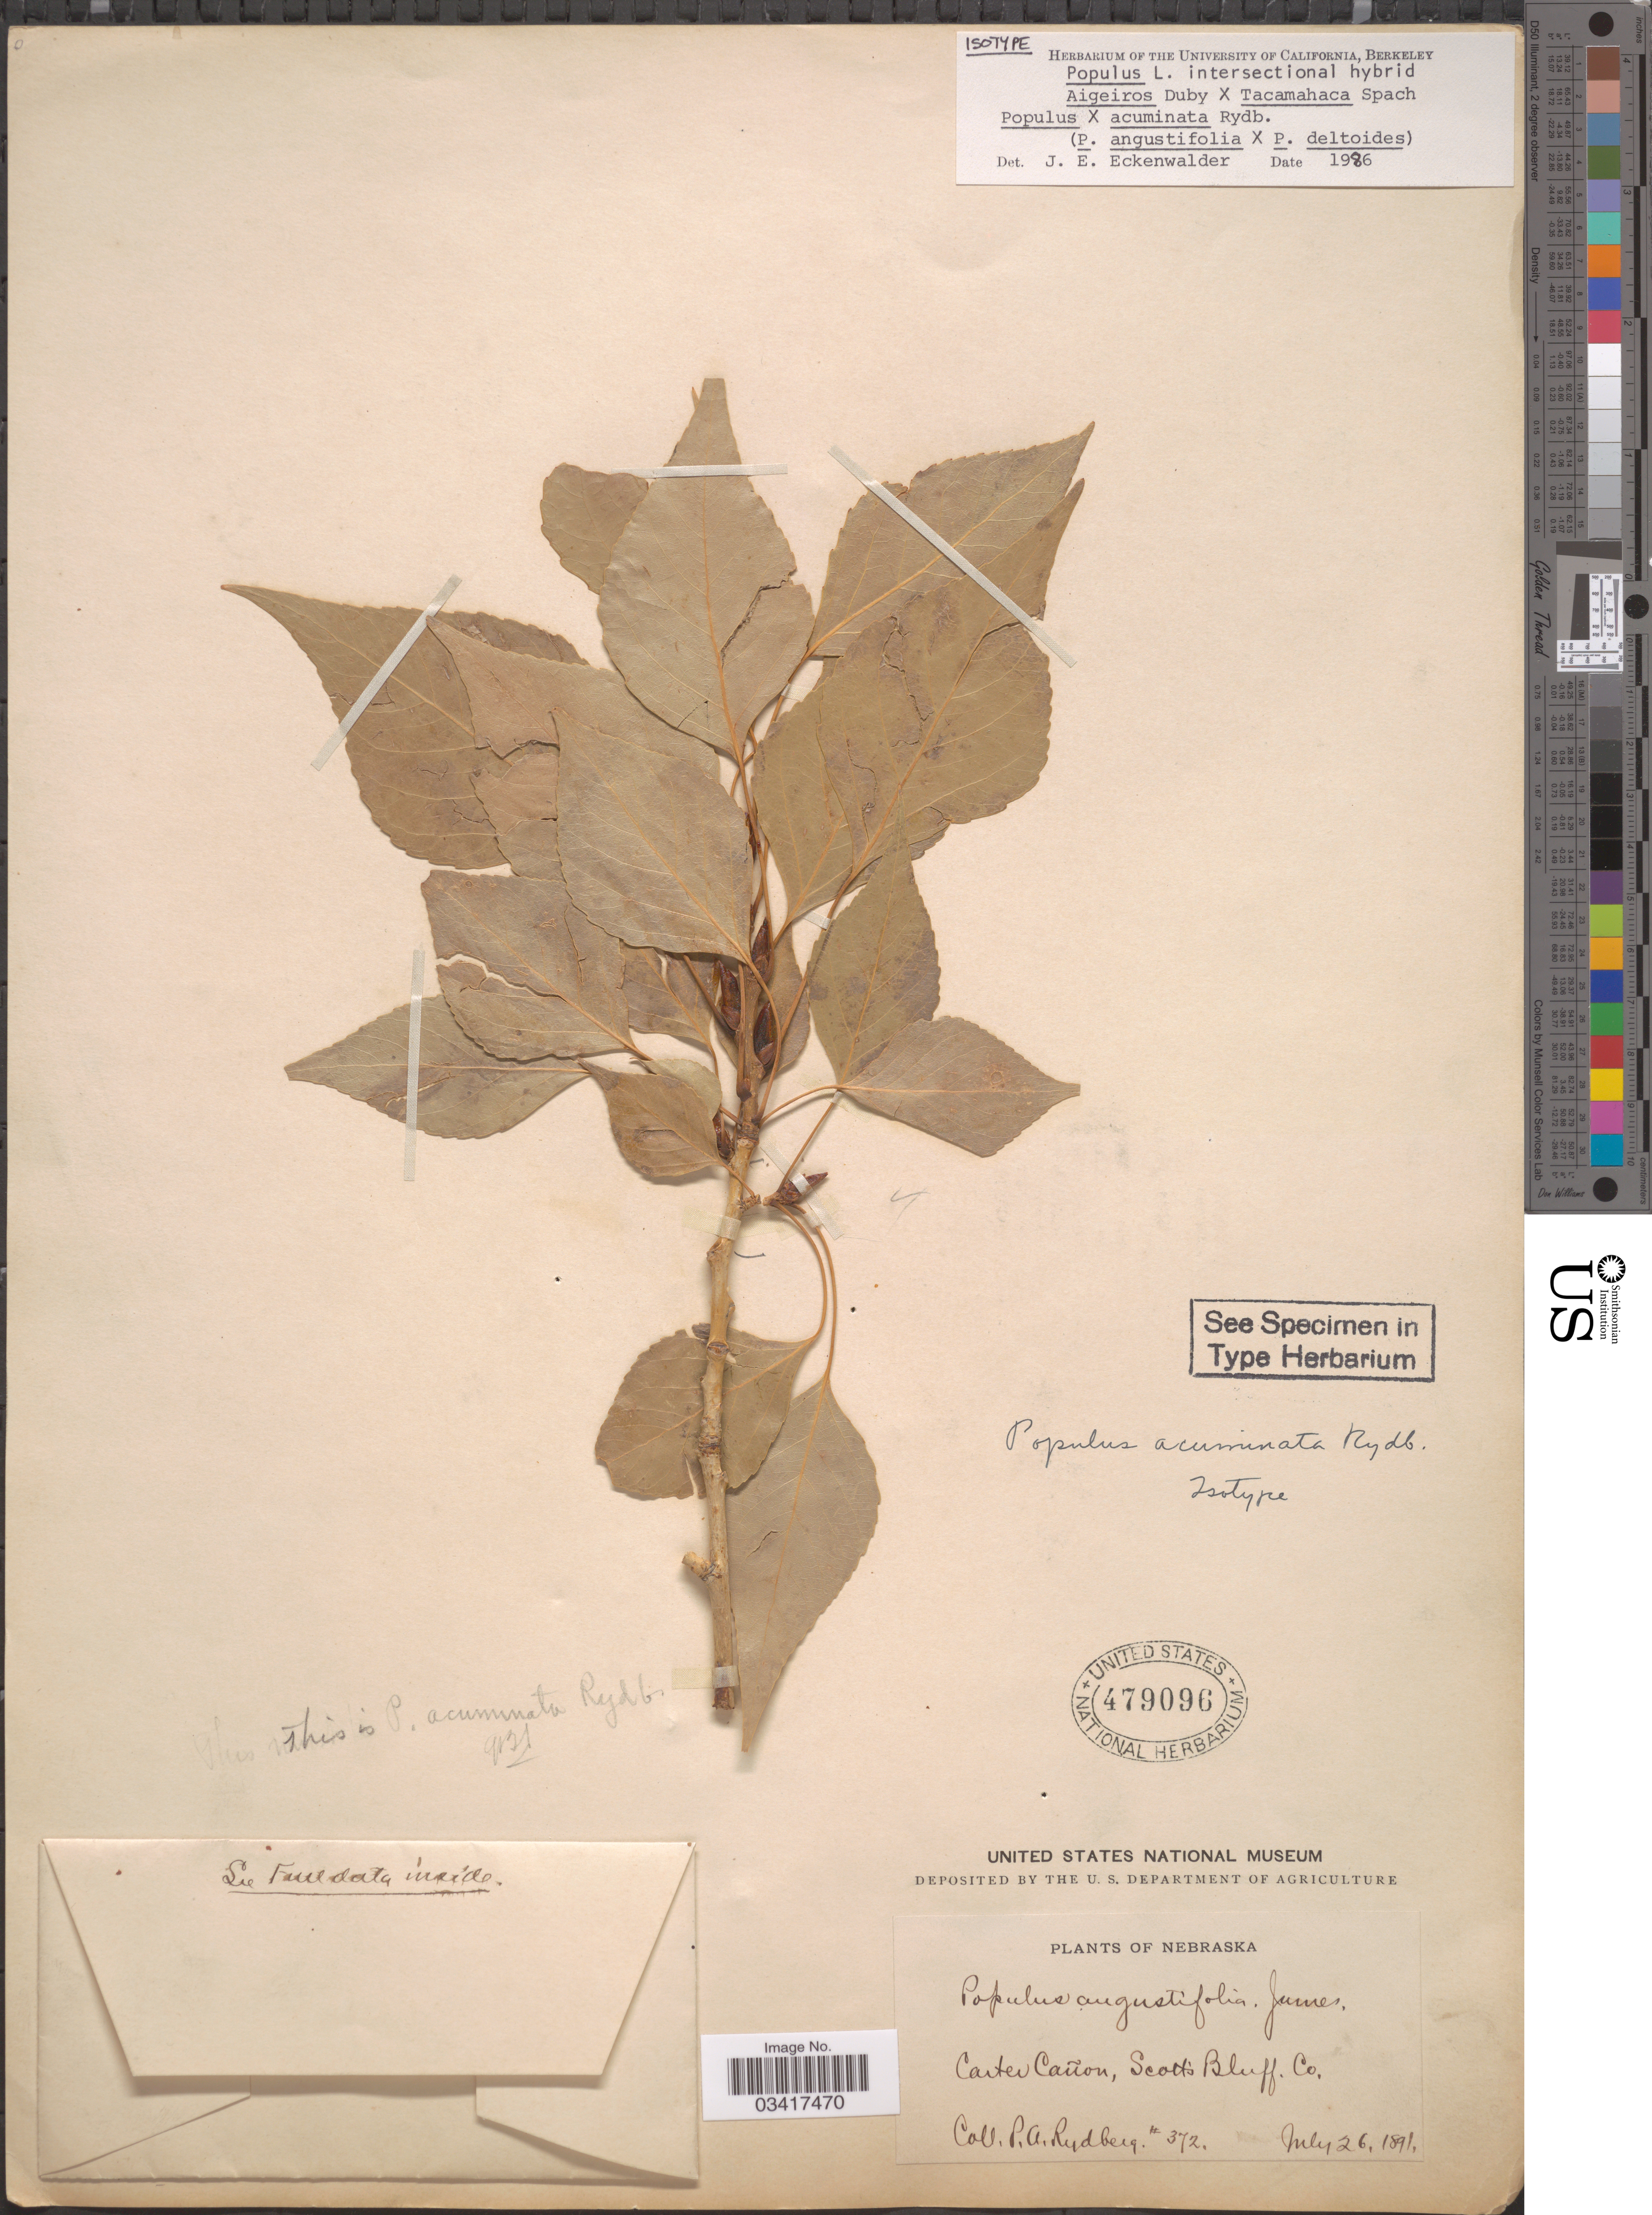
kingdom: Plantae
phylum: Tracheophyta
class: Magnoliopsida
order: Malpighiales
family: Salicaceae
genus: Populus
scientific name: Populus acuminata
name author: Rydb.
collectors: P. A. Rydberg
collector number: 372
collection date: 1891-07-26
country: United States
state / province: Nebraska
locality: Carter Cañon, Scott's Bluff. Co.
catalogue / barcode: US 479096